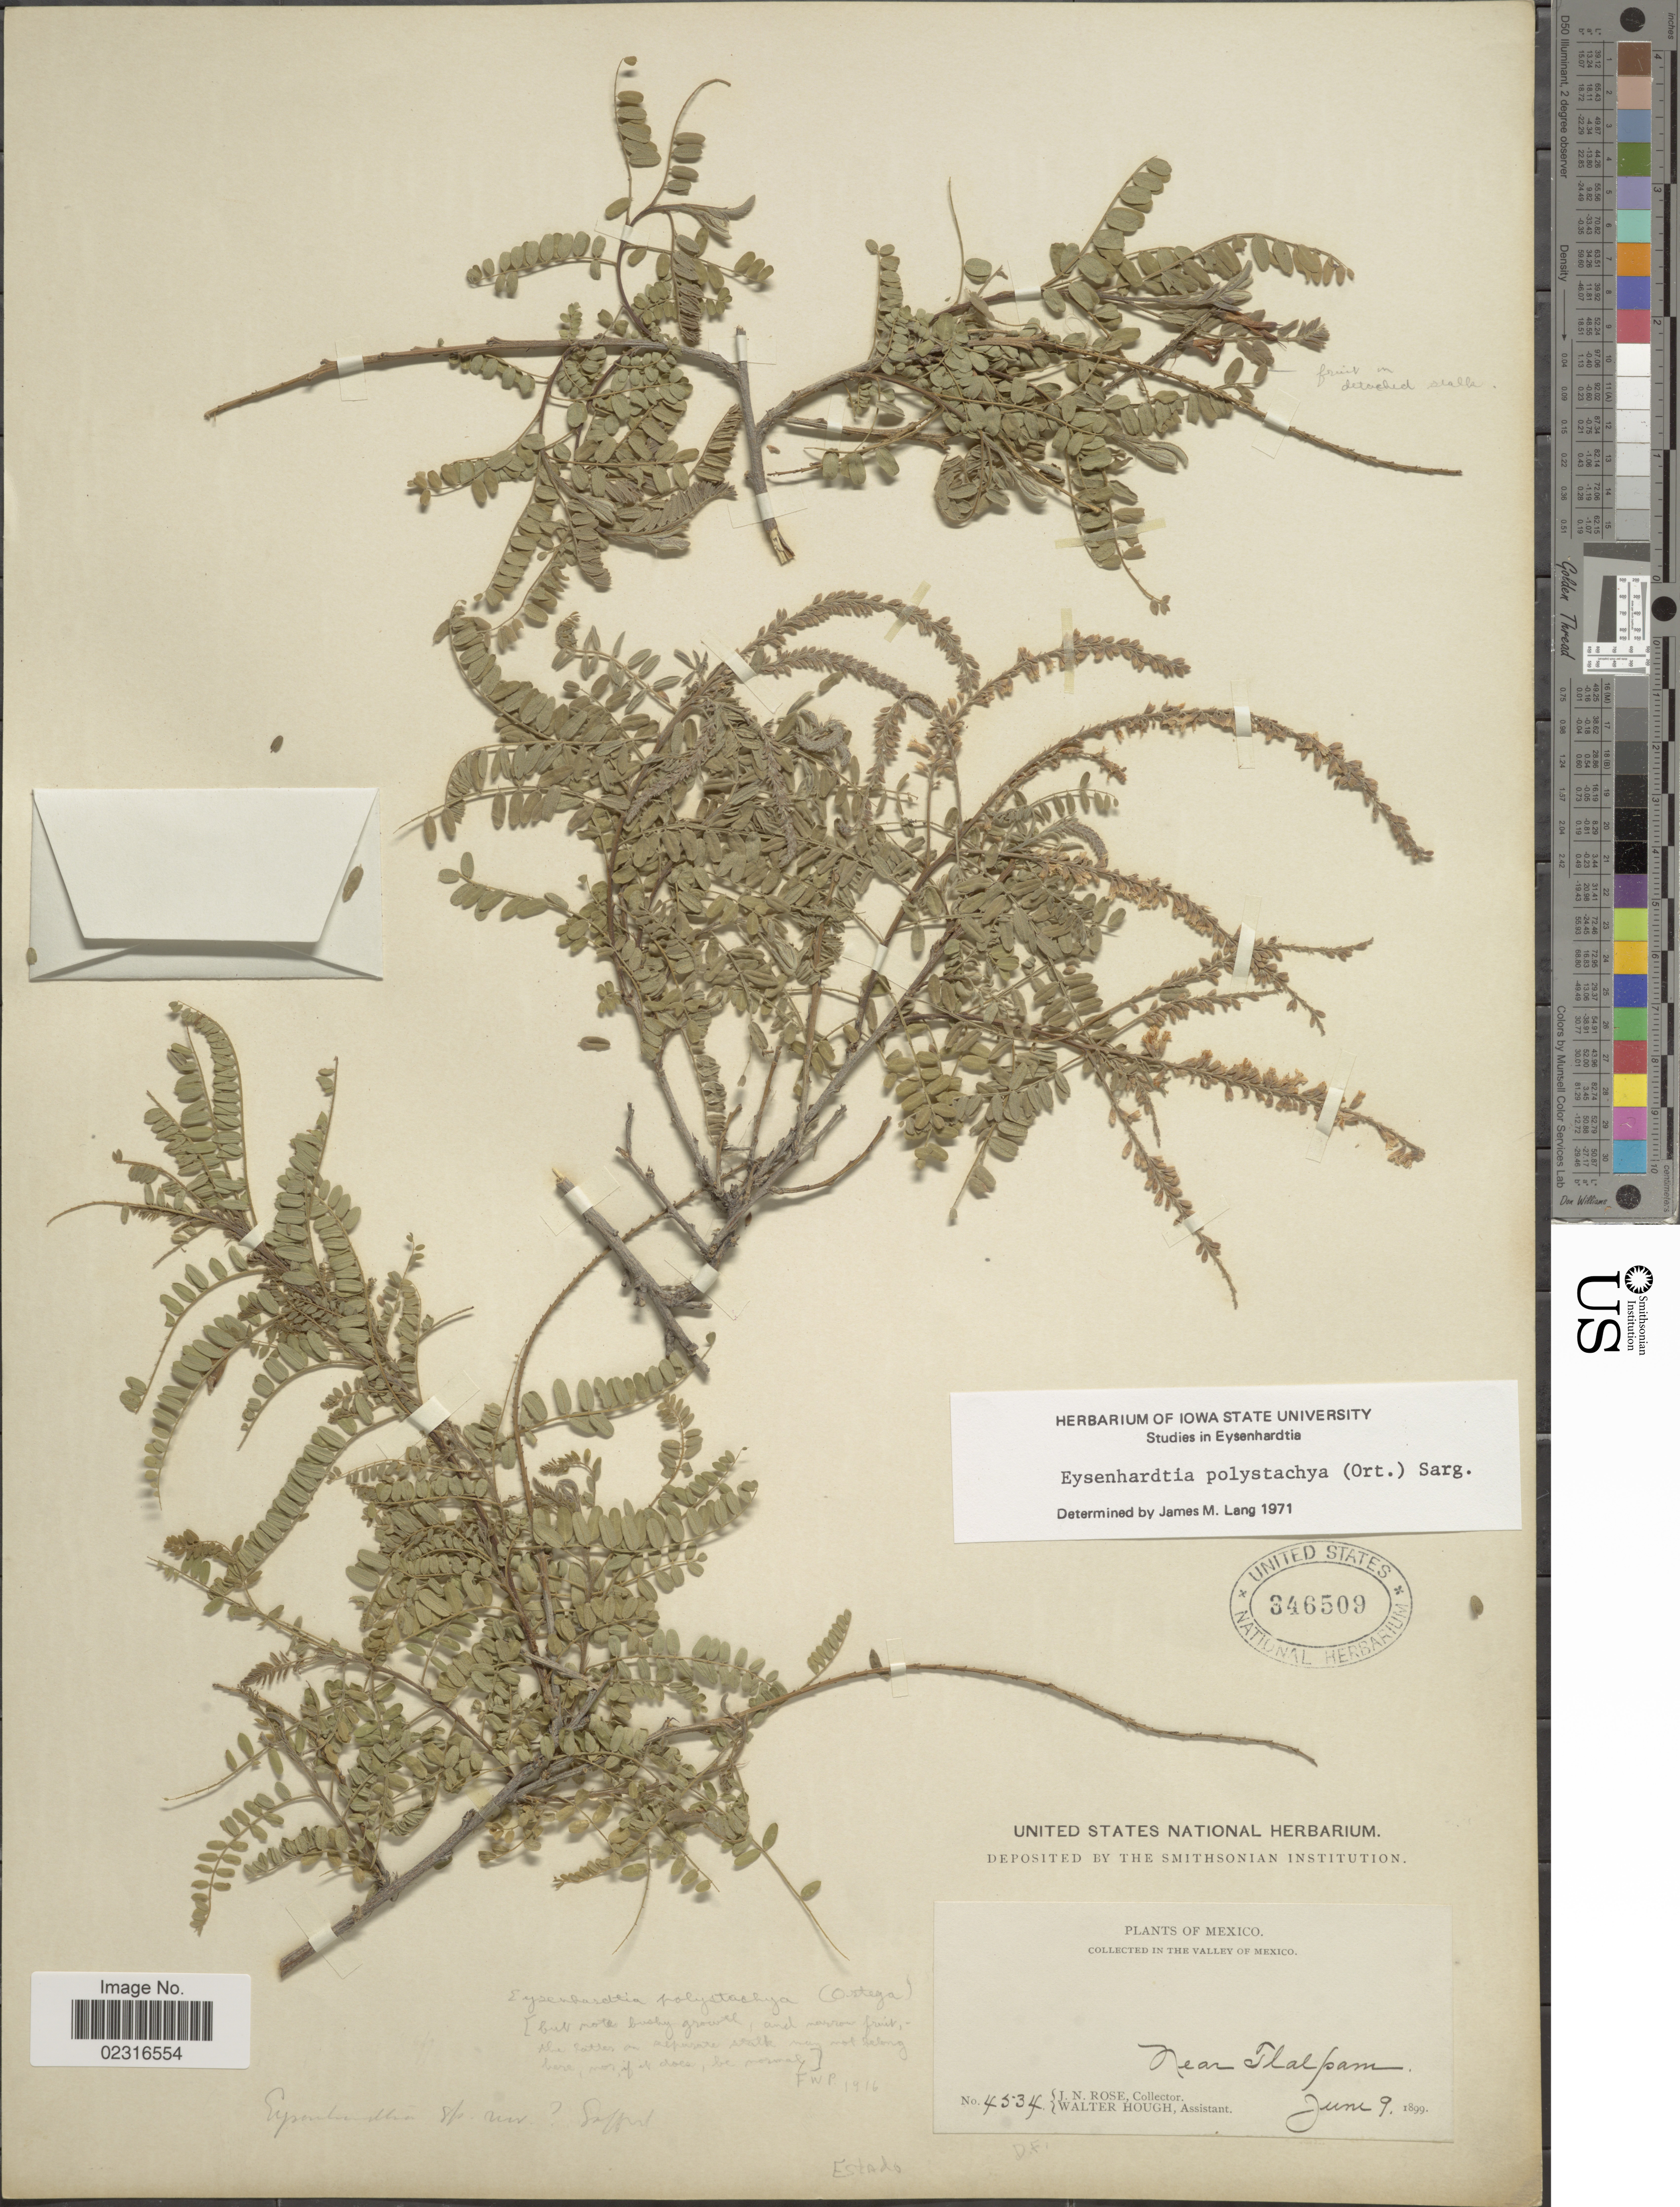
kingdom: Plantae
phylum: Tracheophyta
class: Magnoliopsida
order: Fabales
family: Fabaceae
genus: Eysenhardtia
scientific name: Eysenhardtia polystachya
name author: (Ortega) Sarg.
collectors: J. N. Rose & W. Hough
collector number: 4534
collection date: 1899-06-09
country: Mexico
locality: In the valley of Mexico. Near Tlalpan.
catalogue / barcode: US 346509